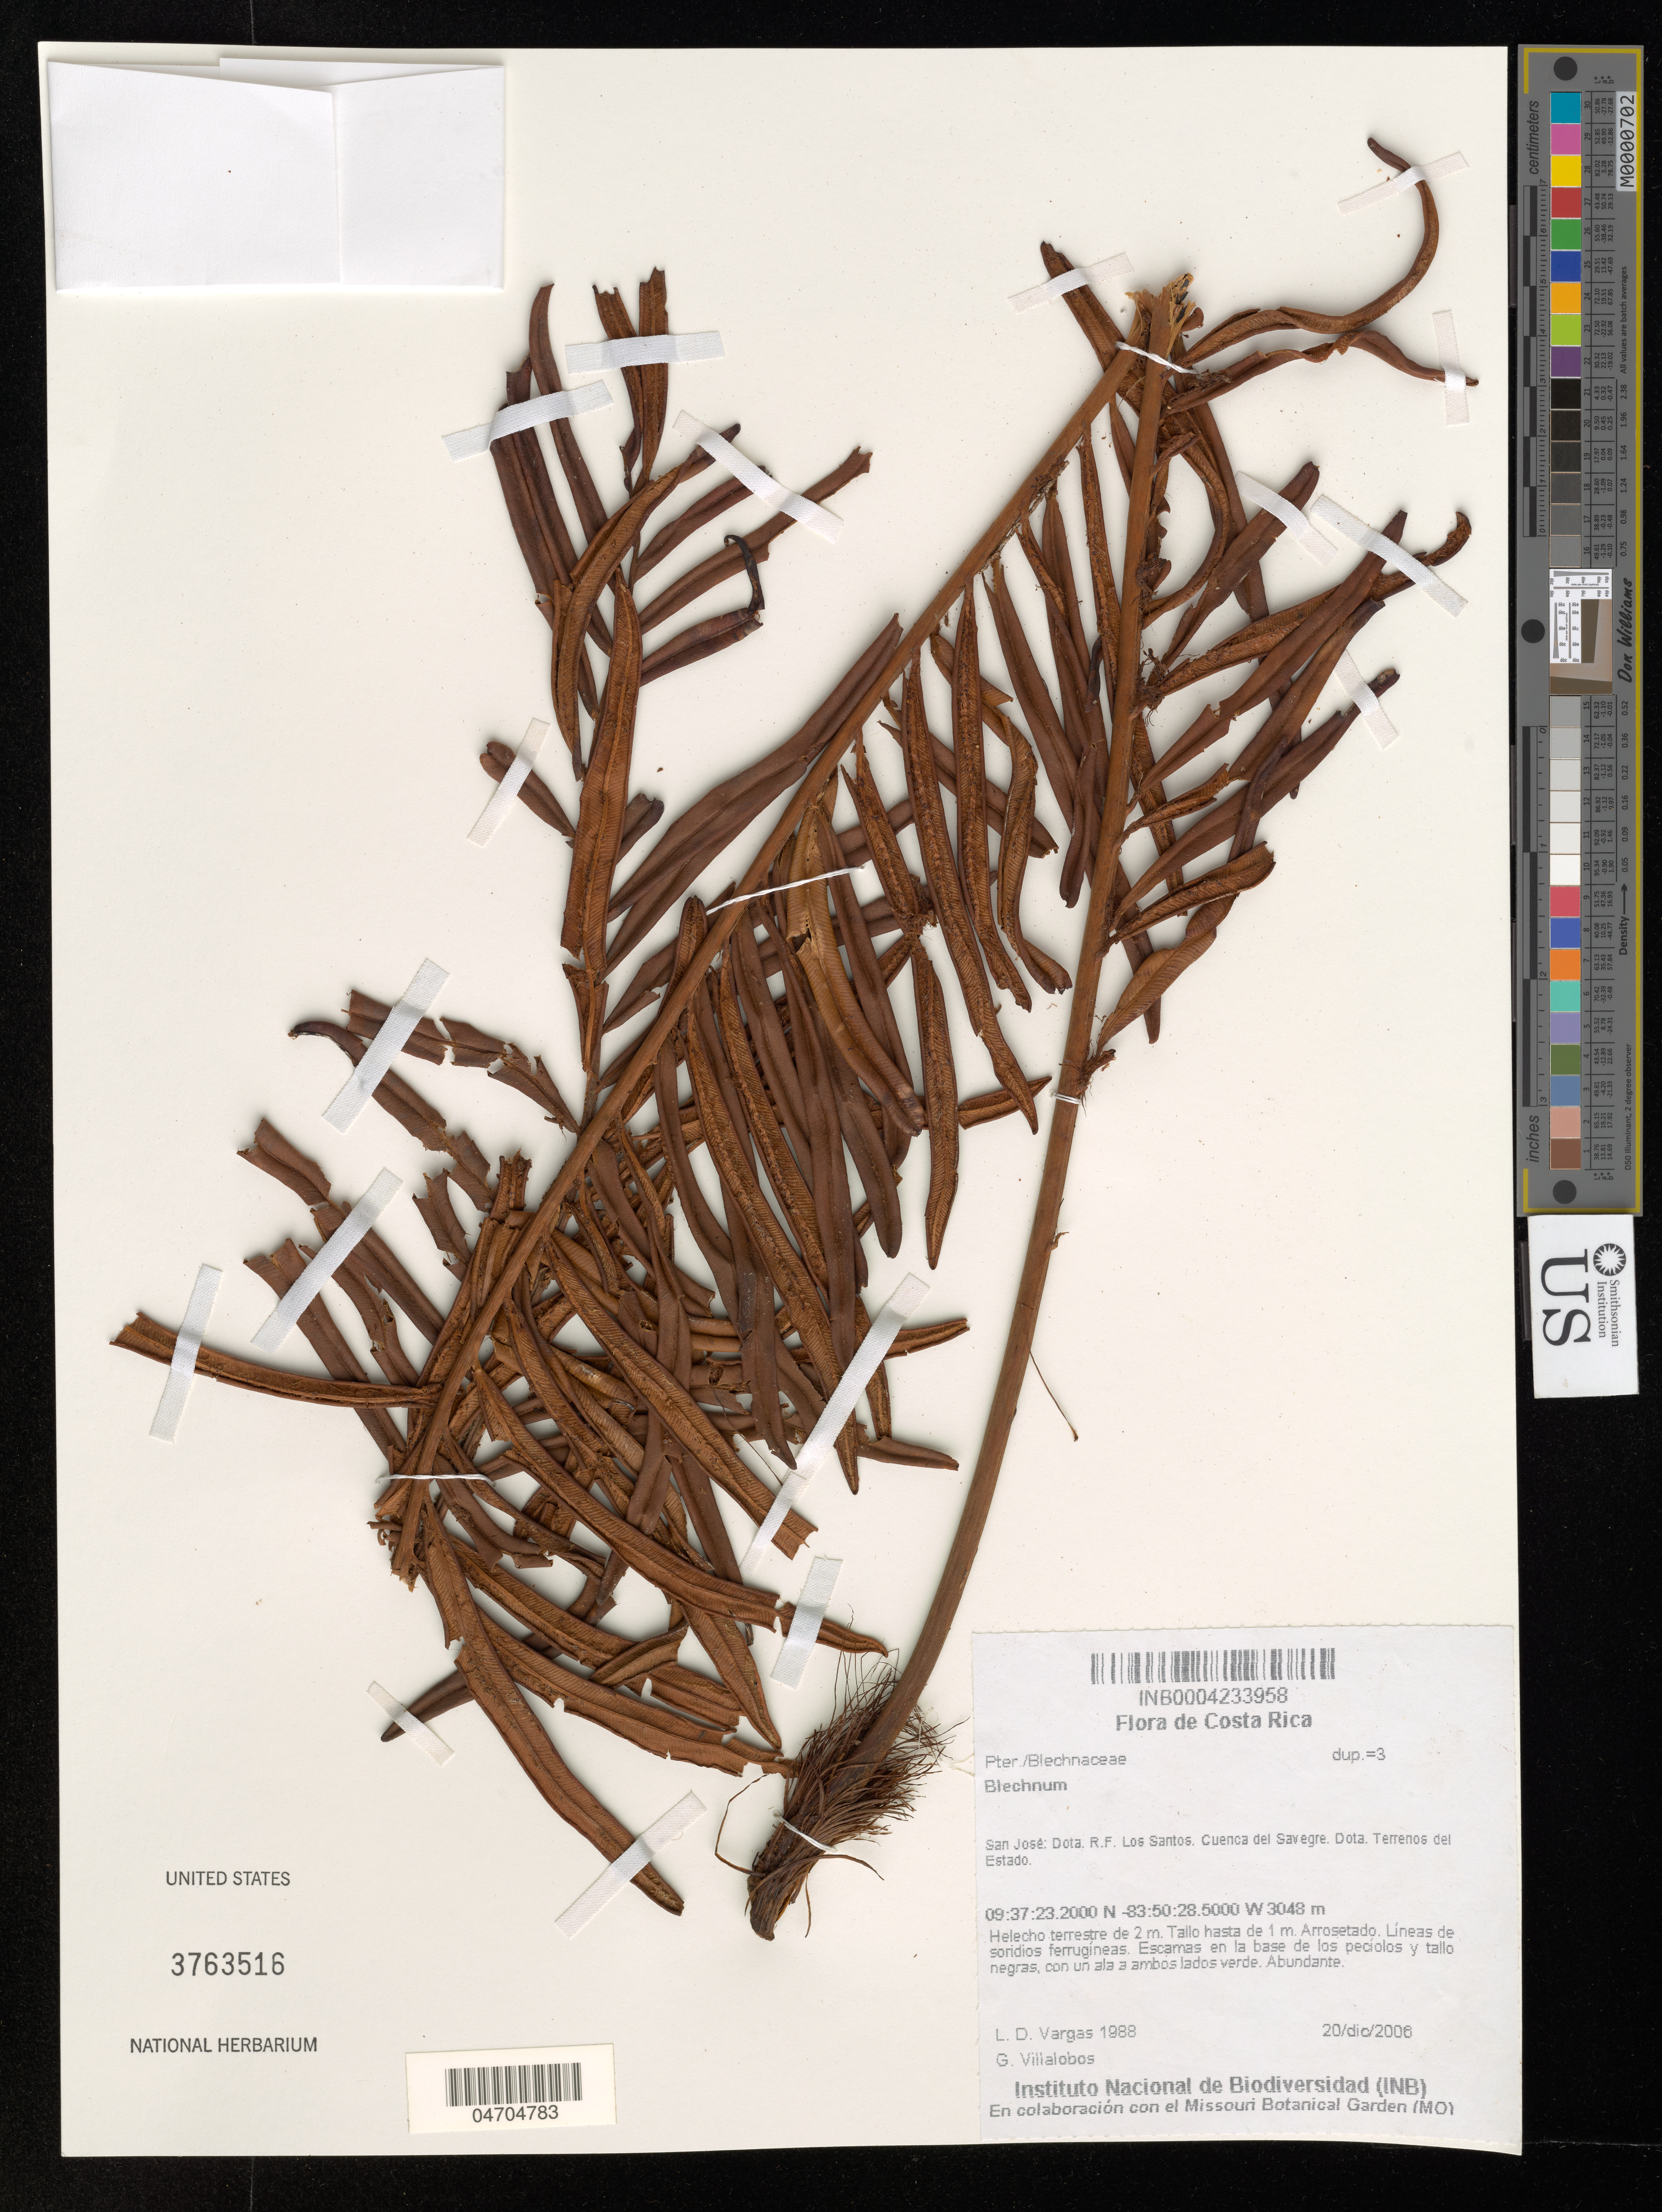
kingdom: Plantae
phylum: Tracheophyta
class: Polypodiopsida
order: Polypodiales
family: Blechnaceae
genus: Blechnum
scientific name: Blechnum sp.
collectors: L. Vargas & G. Villalobos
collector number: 1988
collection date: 2006-12-20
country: Costa Rica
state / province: San José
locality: Dota R. F. Los Santos. Cuenca del Savegre. Dota. Terrenos del Estado.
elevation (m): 3048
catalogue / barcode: US 3763516